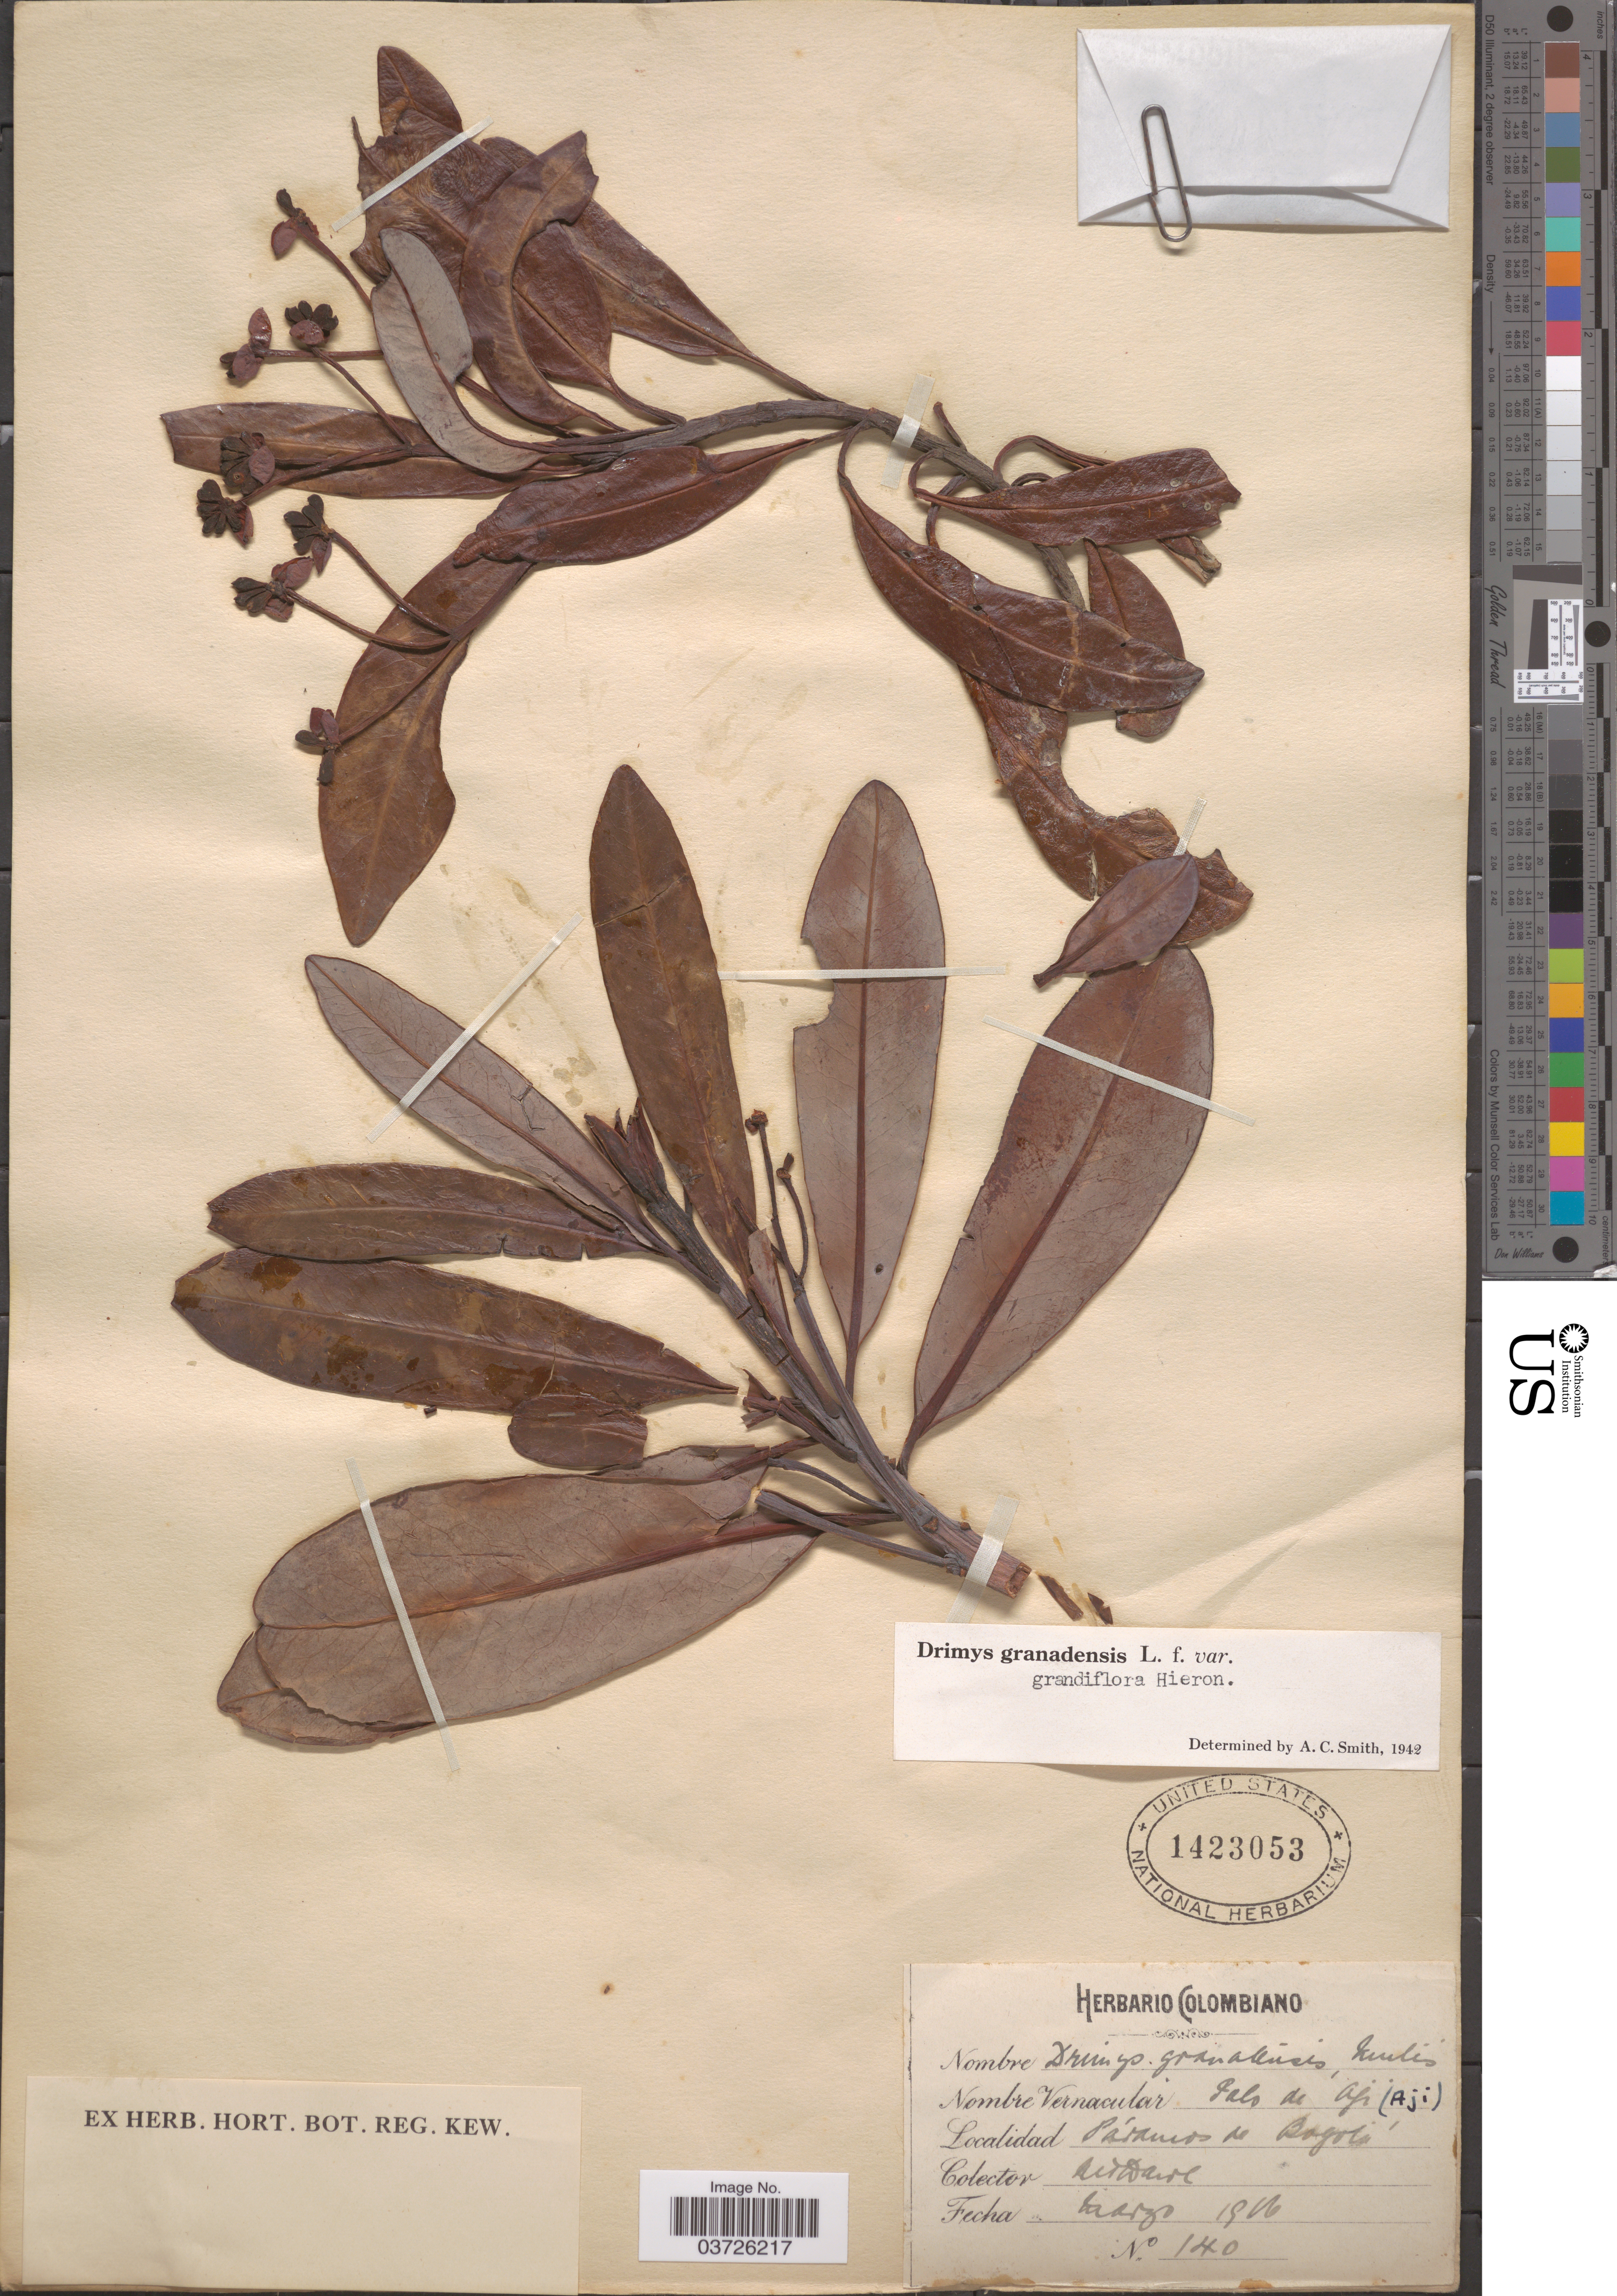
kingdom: Plantae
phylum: Tracheophyta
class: Magnoliopsida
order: Canellales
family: Winteraceae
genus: Drimys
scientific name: Drimys granadensis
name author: L. f.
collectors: M. T. Dawe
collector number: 140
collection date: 1916-03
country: Colombia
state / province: Bogota D.C.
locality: Páramo de Bogotá.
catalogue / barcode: US 1423053